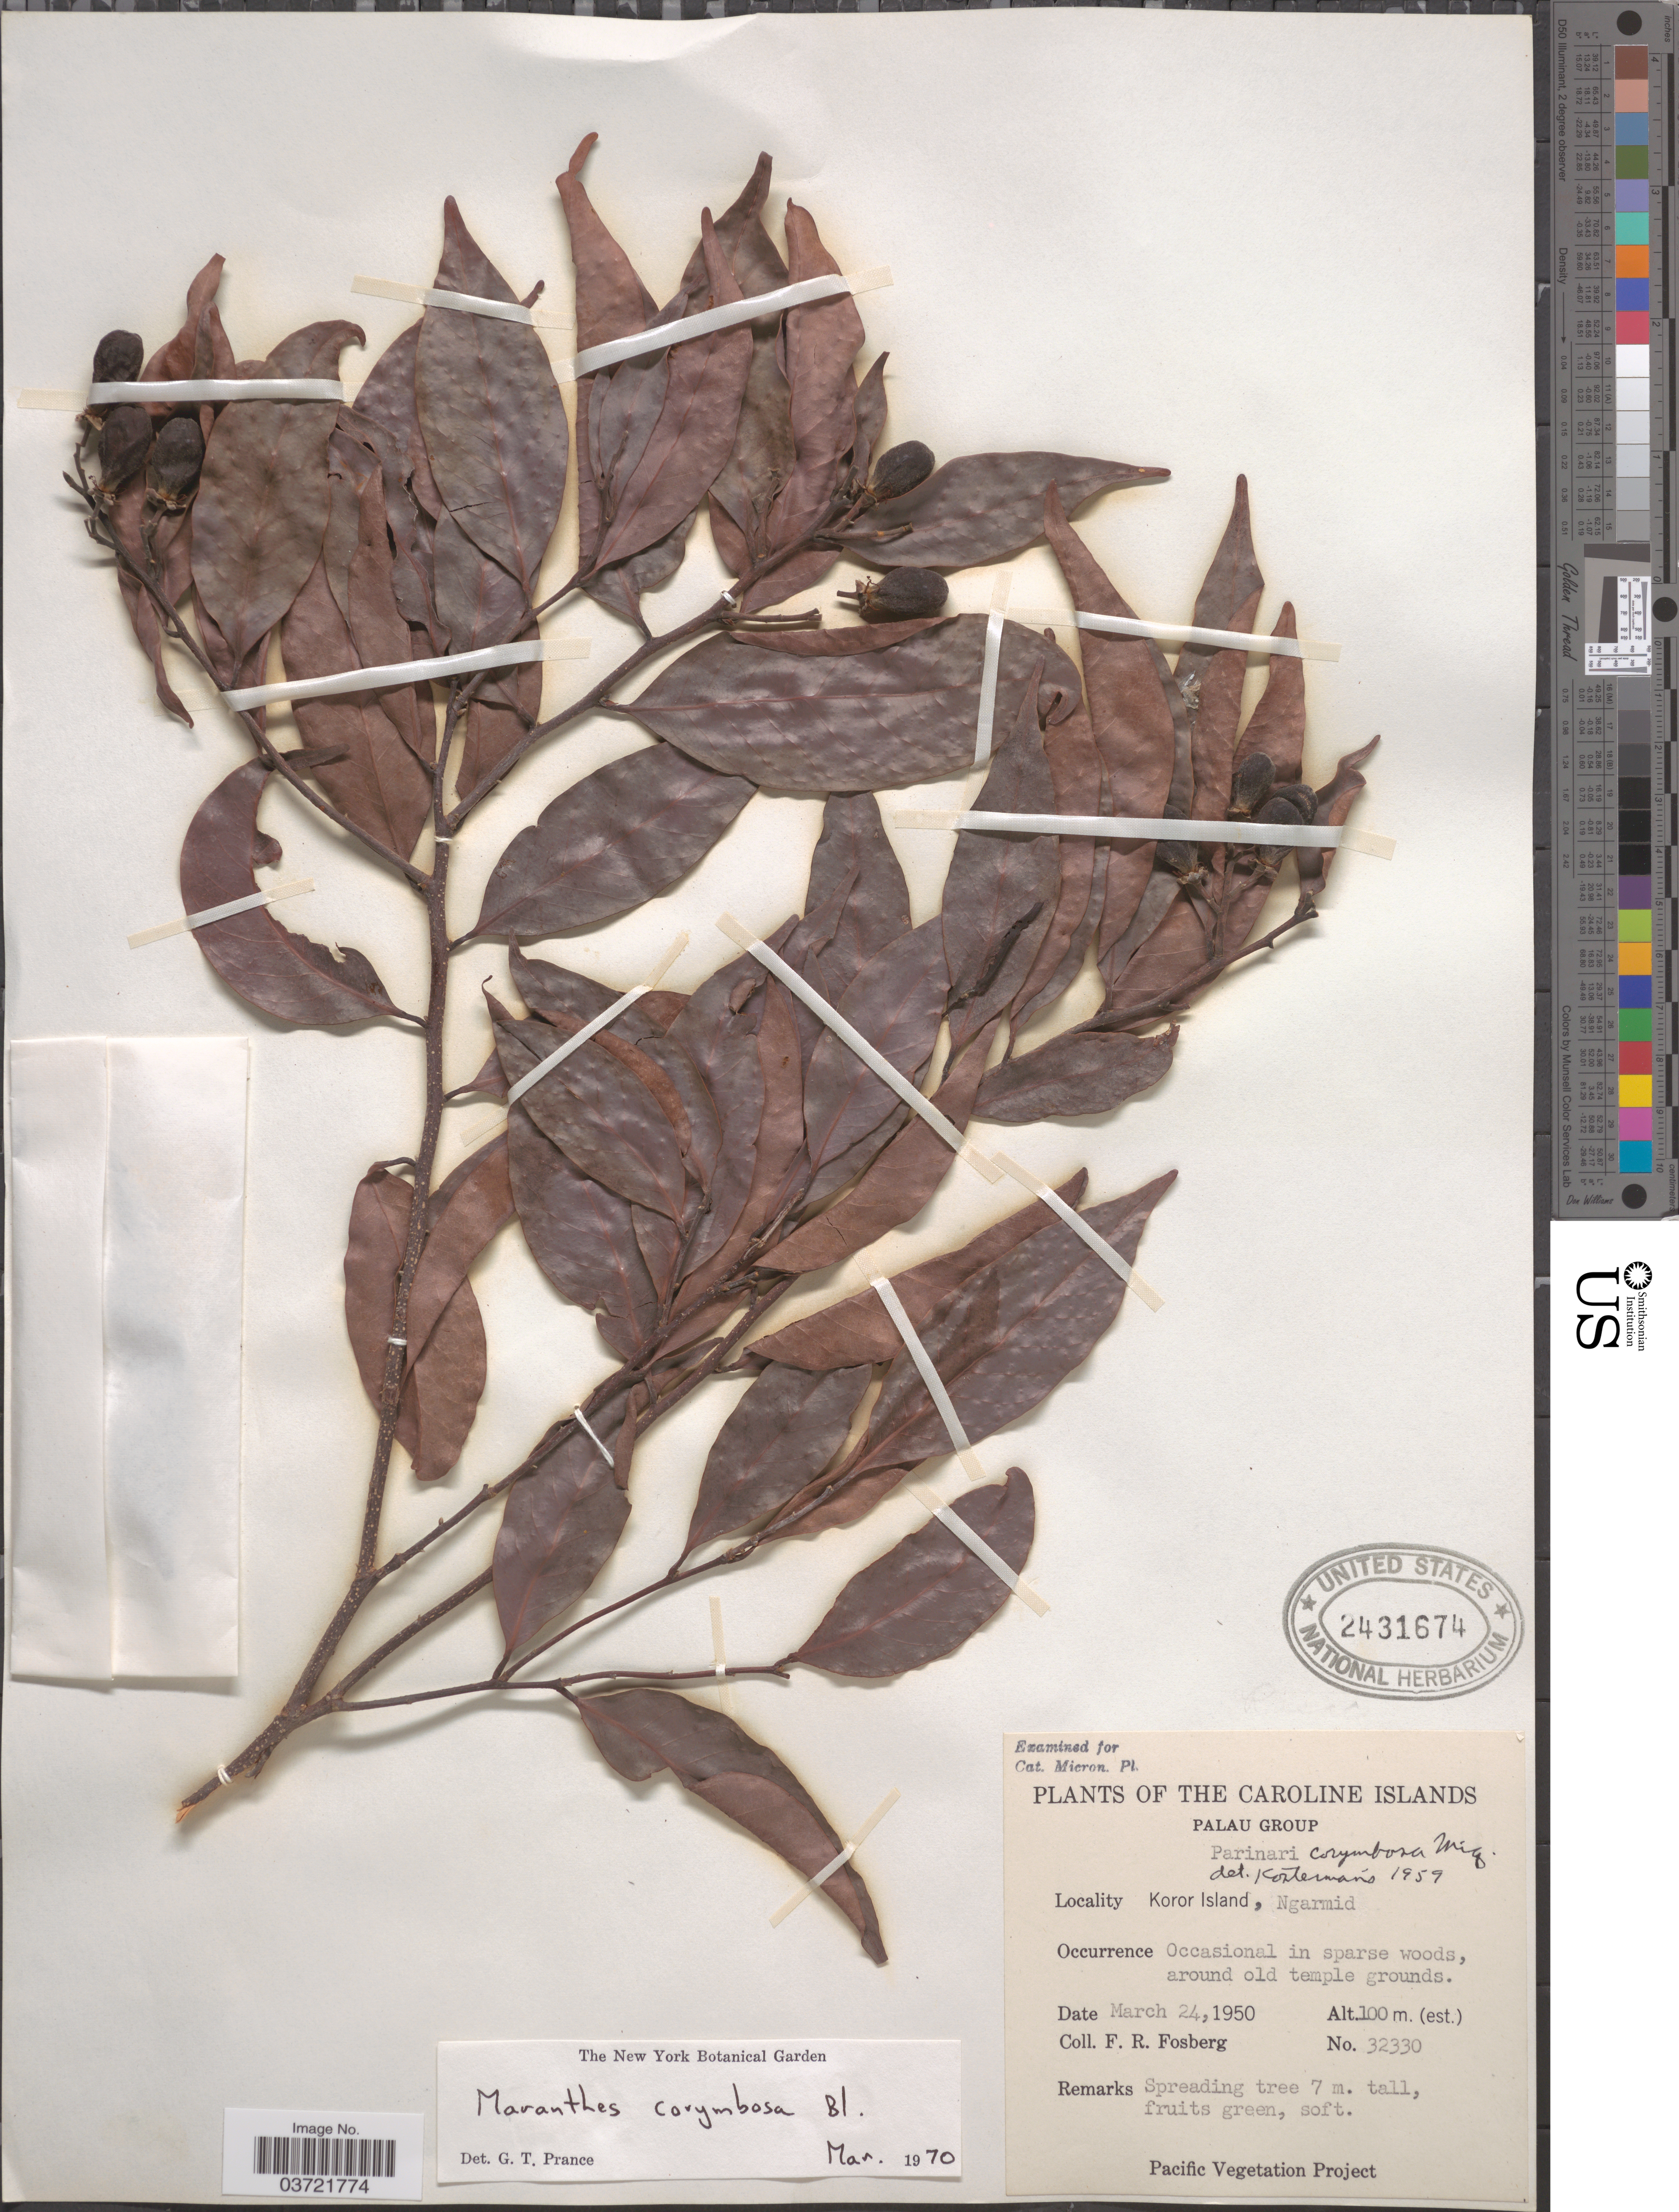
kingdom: Plantae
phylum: Tracheophyta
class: Magnoliopsida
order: Malpighiales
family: Chrysobalanaceae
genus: Maranthes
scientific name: Maranthes corymbosa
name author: Blume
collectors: F. R. Fosberg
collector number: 32330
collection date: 1950-03-24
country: Palau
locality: The Caroline Islands. Palau Group. Koror Island, Ngarmid.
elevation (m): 100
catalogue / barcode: US 2431674